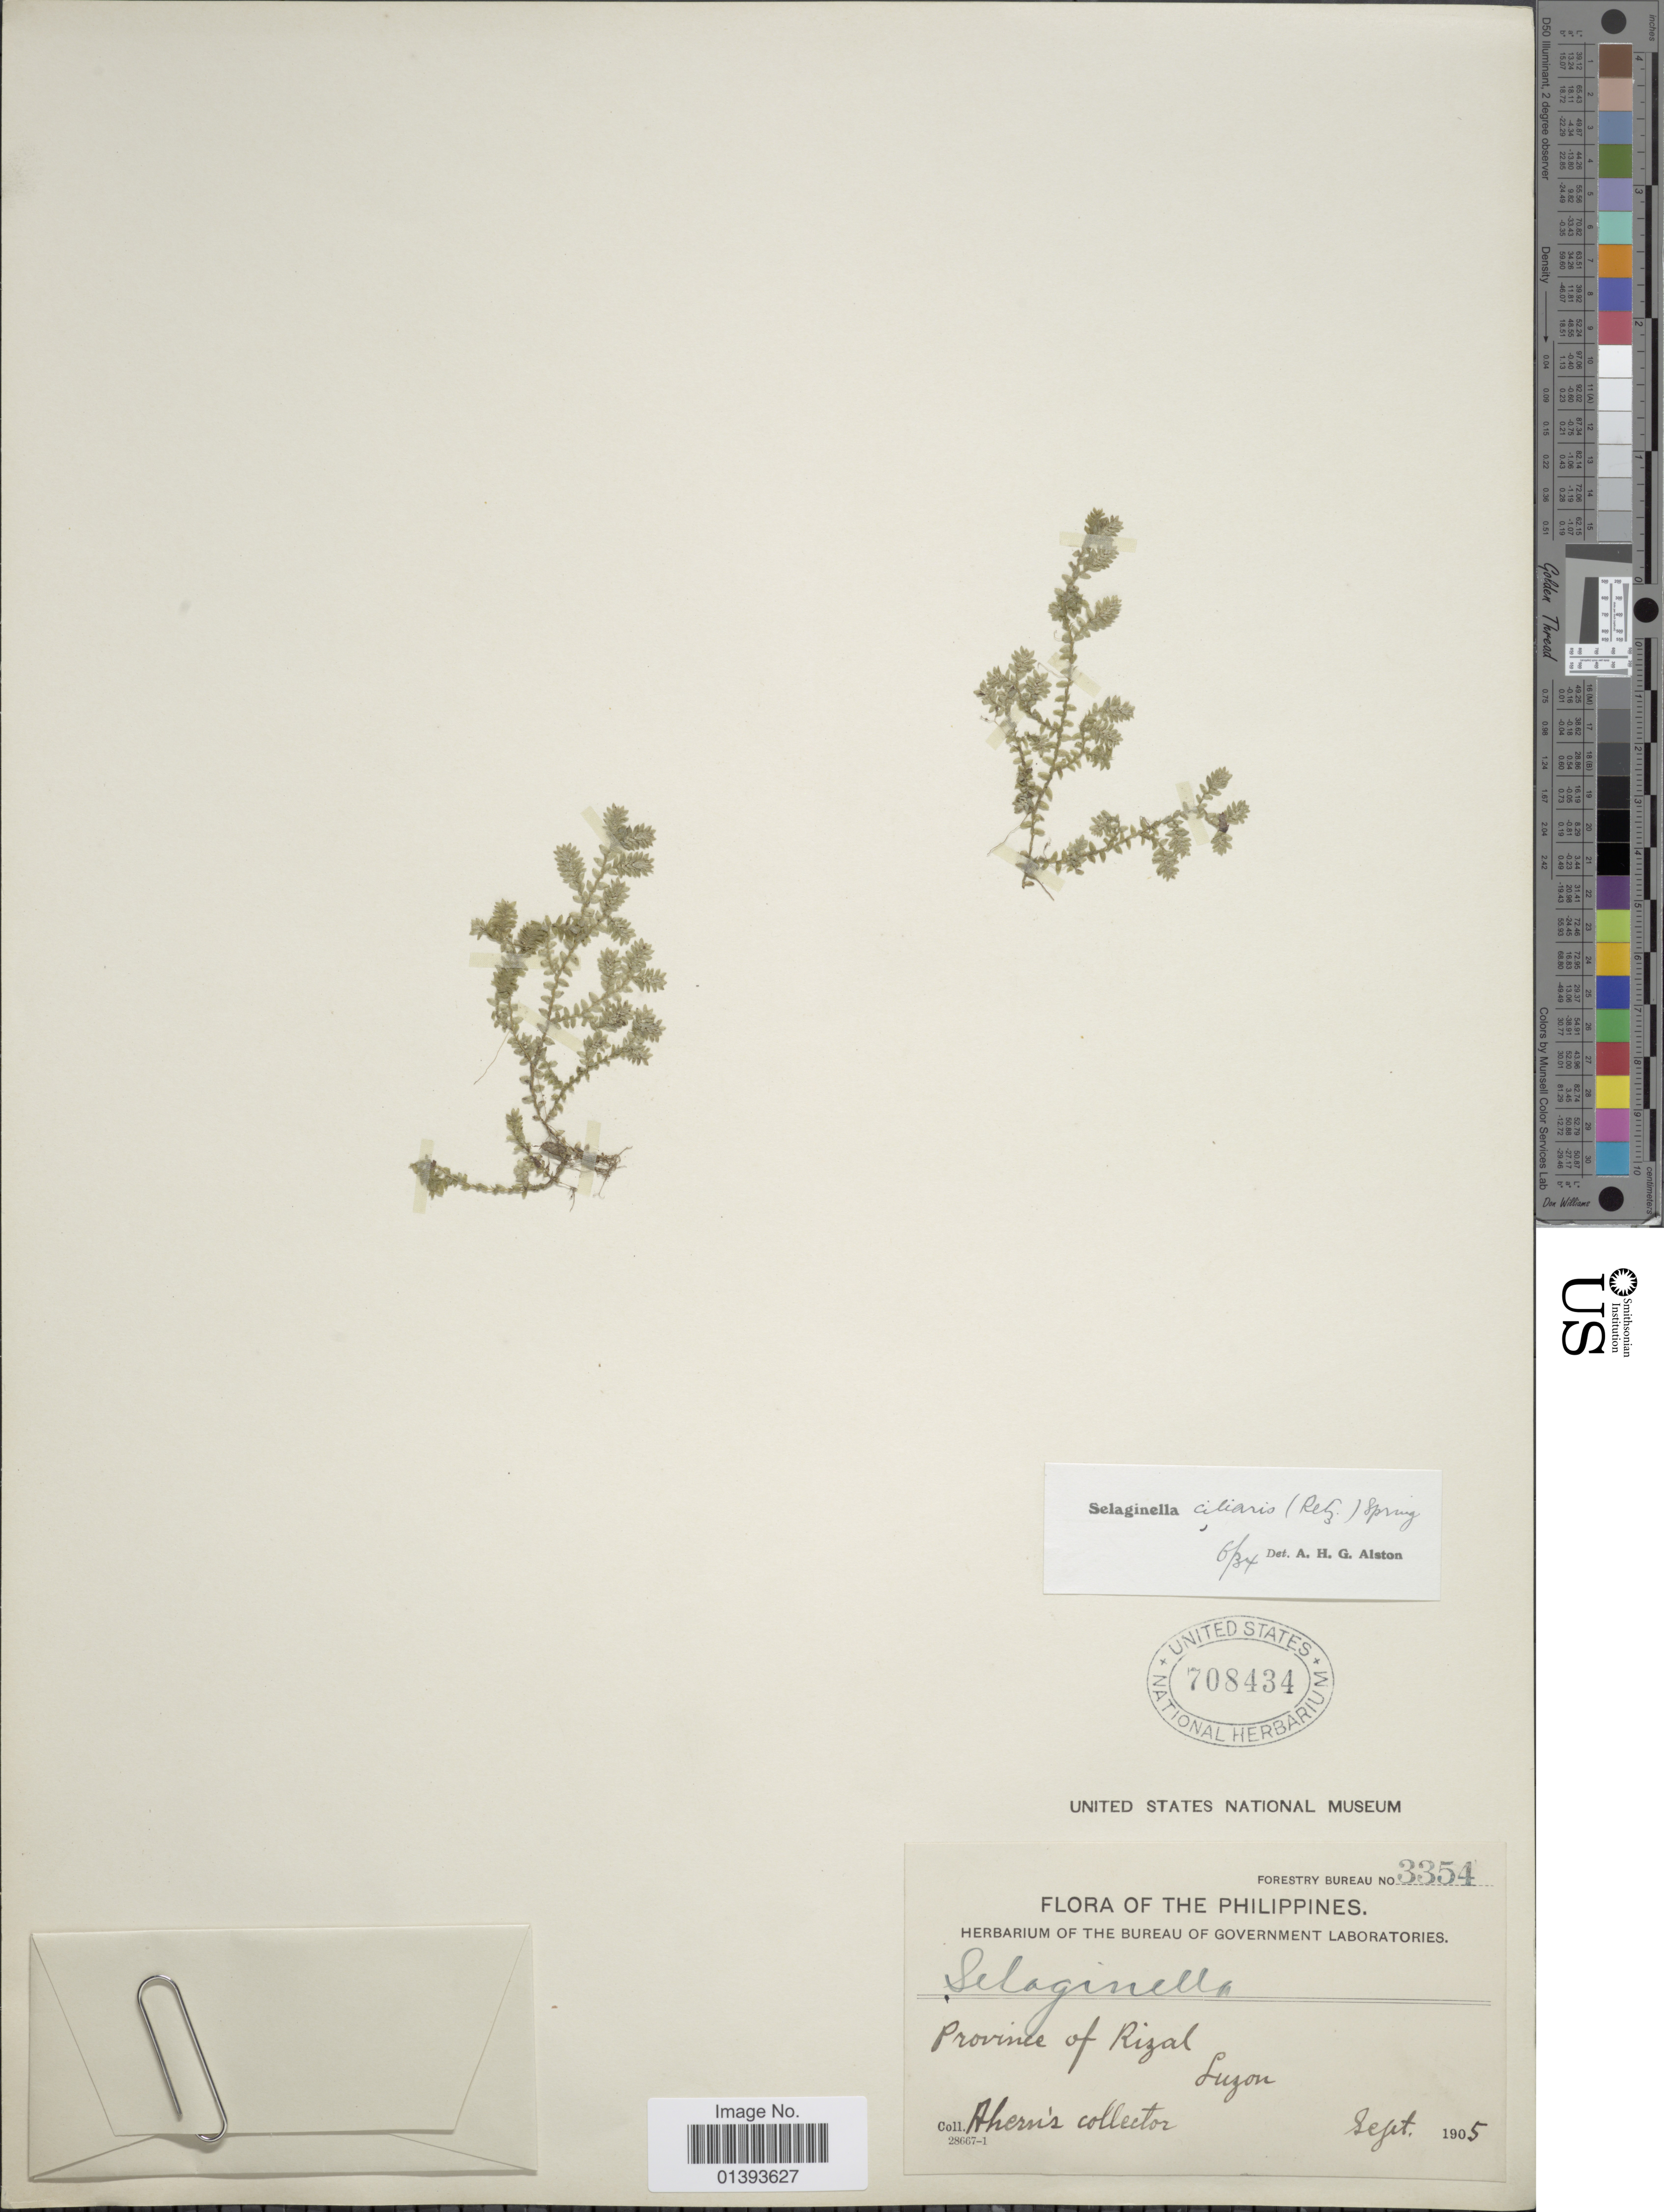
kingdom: Plantae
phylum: Tracheophyta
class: Lycopodiopsida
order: Selaginellales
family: Selaginellaceae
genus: Selaginella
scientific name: Selaginella ciliaris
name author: (Retz.) Spring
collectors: Ahern's collector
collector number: Forestry Bureau 3354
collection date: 1905-09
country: Philippines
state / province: Central Luzon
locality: Province of Rizal, Luzon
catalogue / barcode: US 708434